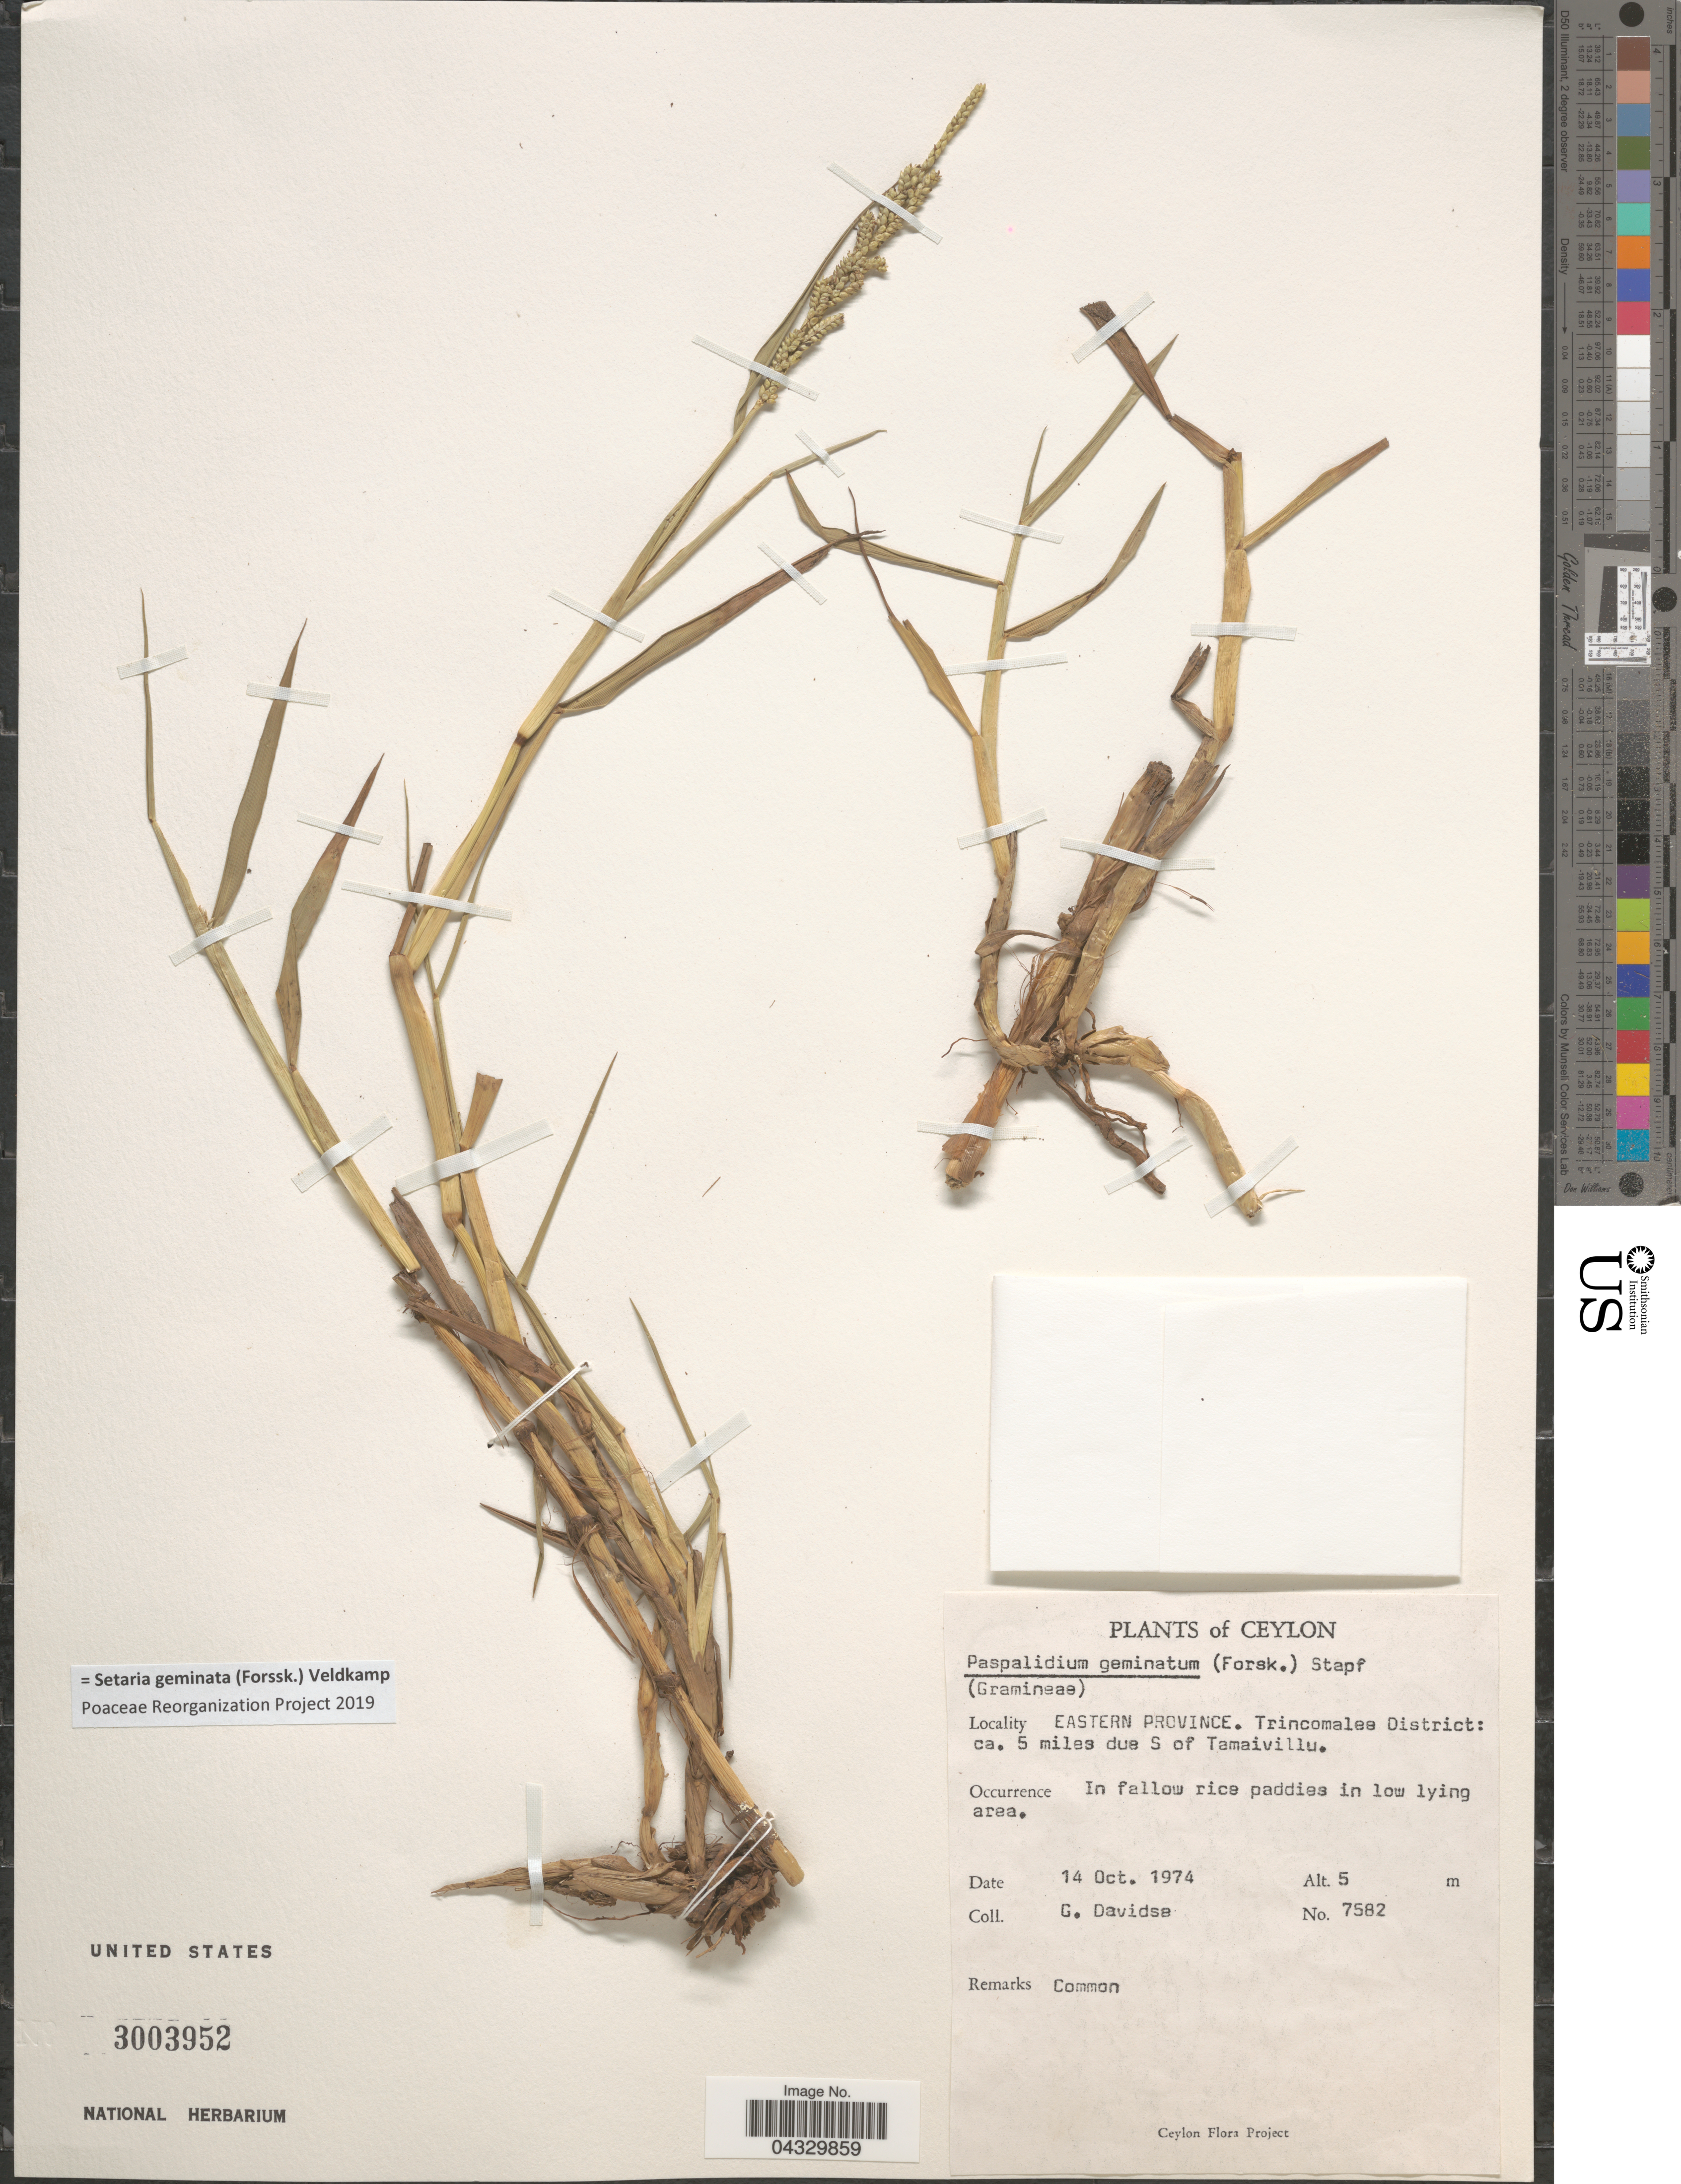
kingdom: Plantae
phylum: Tracheophyta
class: Liliopsida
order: Poales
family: Poaceae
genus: Setaria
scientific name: Setaria geminata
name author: (Forssk.) Veldkamp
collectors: G. Davidse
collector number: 7582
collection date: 1974-10-14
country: Sri Lanka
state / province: Eastern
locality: Ceylon. Trincomalee District: ca. 5 miles due S of Tamaivillu.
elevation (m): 5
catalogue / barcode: US 3003952